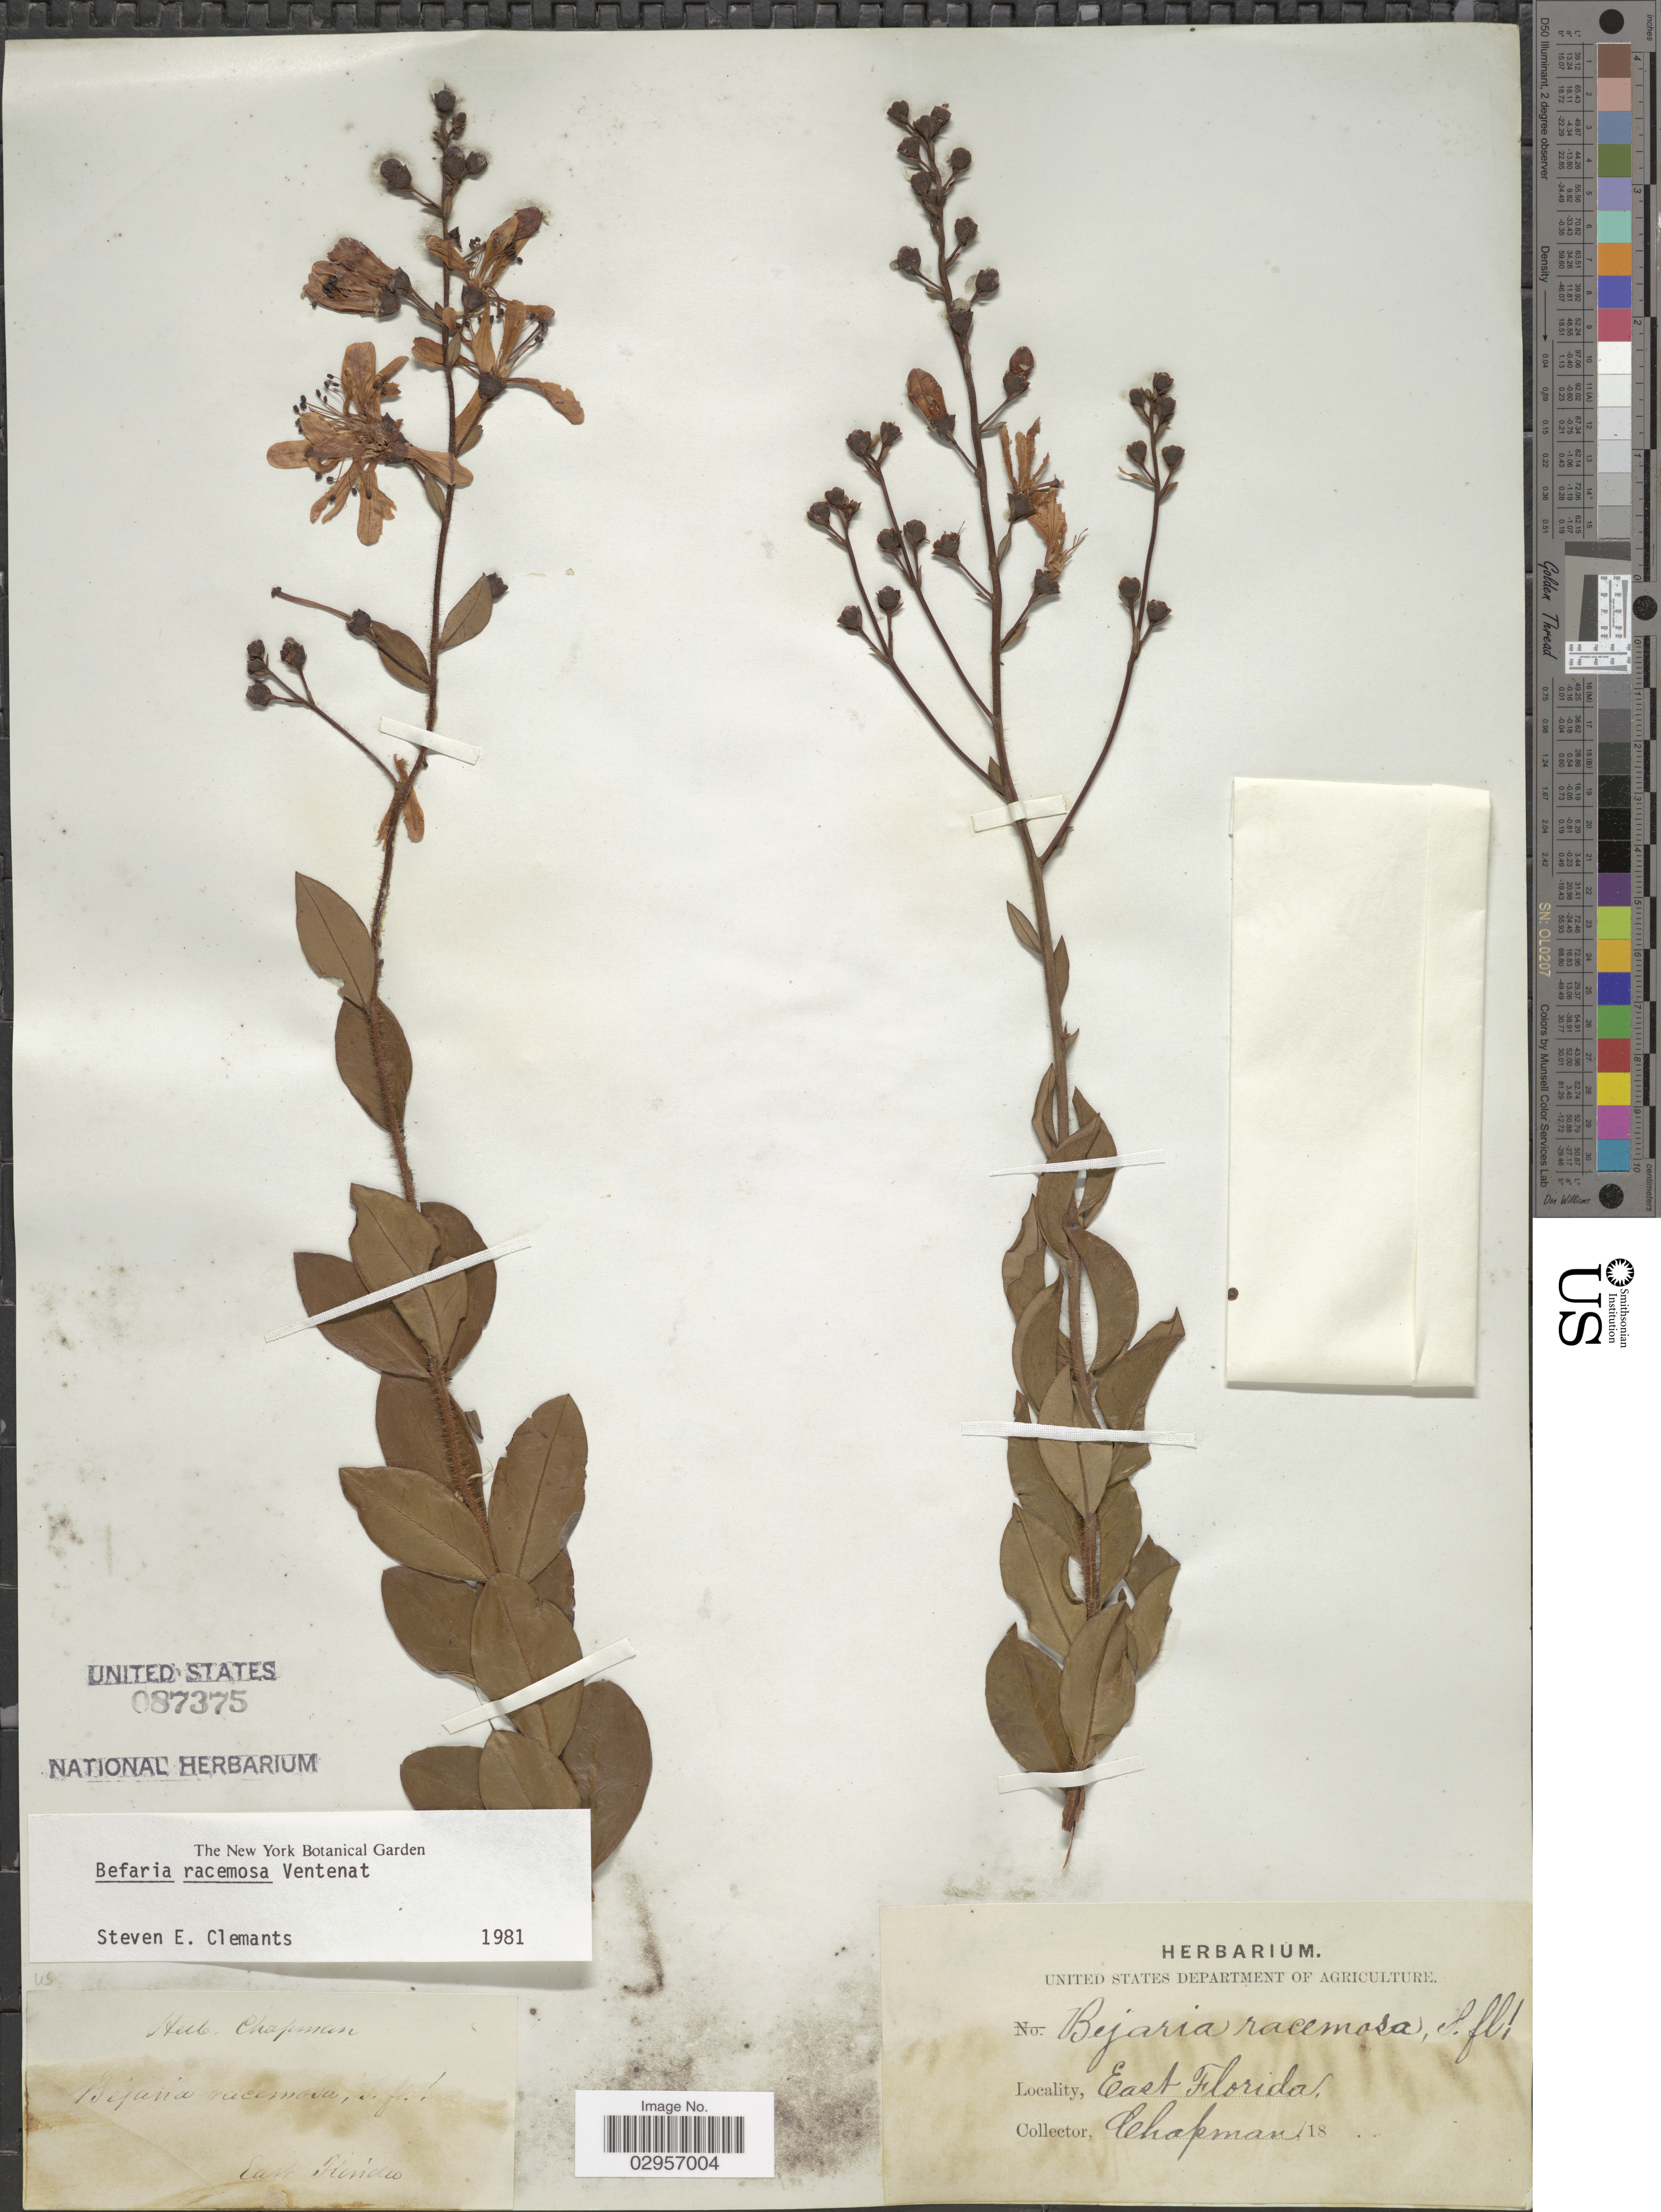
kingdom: Plantae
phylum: Tracheophyta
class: Magnoliopsida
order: Ericales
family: Ericaceae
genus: Bejaria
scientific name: Bejaria racemosa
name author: Vent.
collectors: A. Chapman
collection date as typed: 18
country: United States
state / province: Florida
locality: East Florida.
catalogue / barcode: US 87375